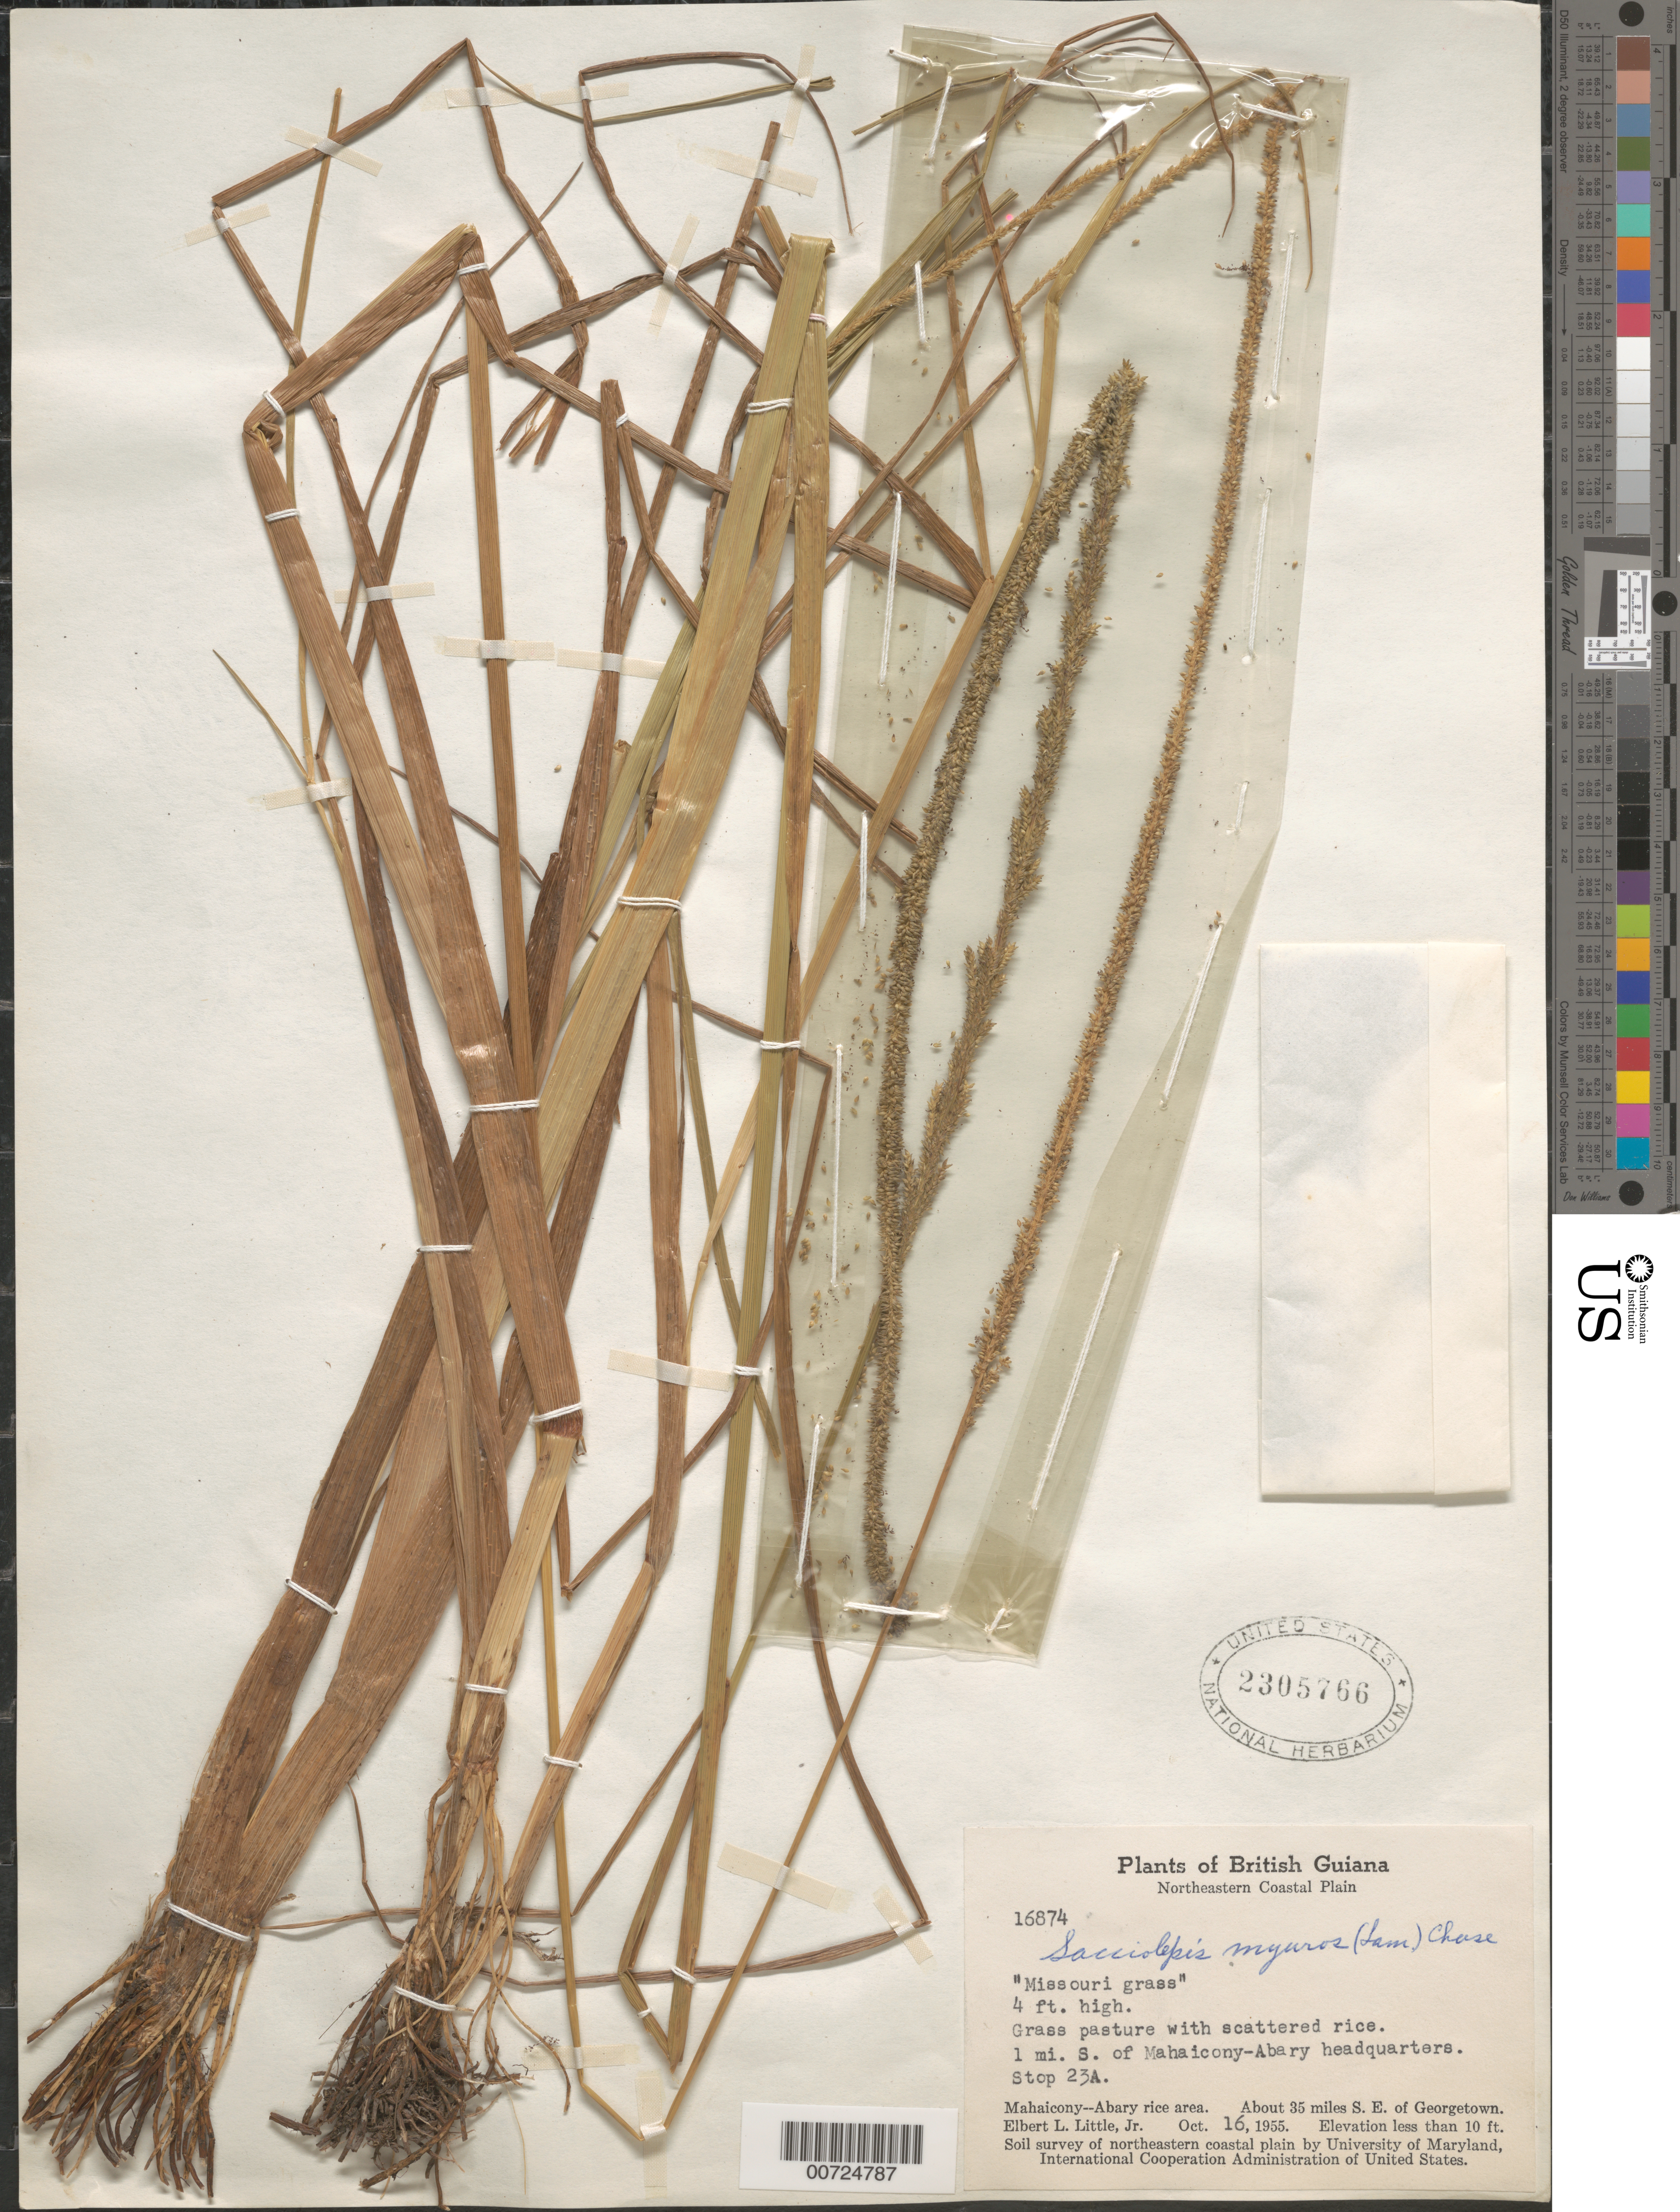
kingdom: Plantae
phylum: Tracheophyta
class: Liliopsida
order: Poales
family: Poaceae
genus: Sacciolepis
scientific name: Sacciolepis myuros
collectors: E. L. Little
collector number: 16874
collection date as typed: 16-Oct-55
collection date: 1955-10-16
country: Guyana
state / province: Mahaica-Berbice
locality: Mahaicony-Abary rice area, 1 mi. S of Mahaicony-Abary headquarters, about 35 mi. SE of Georgetown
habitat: Grass pasture with scattered rice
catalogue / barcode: US 2305766